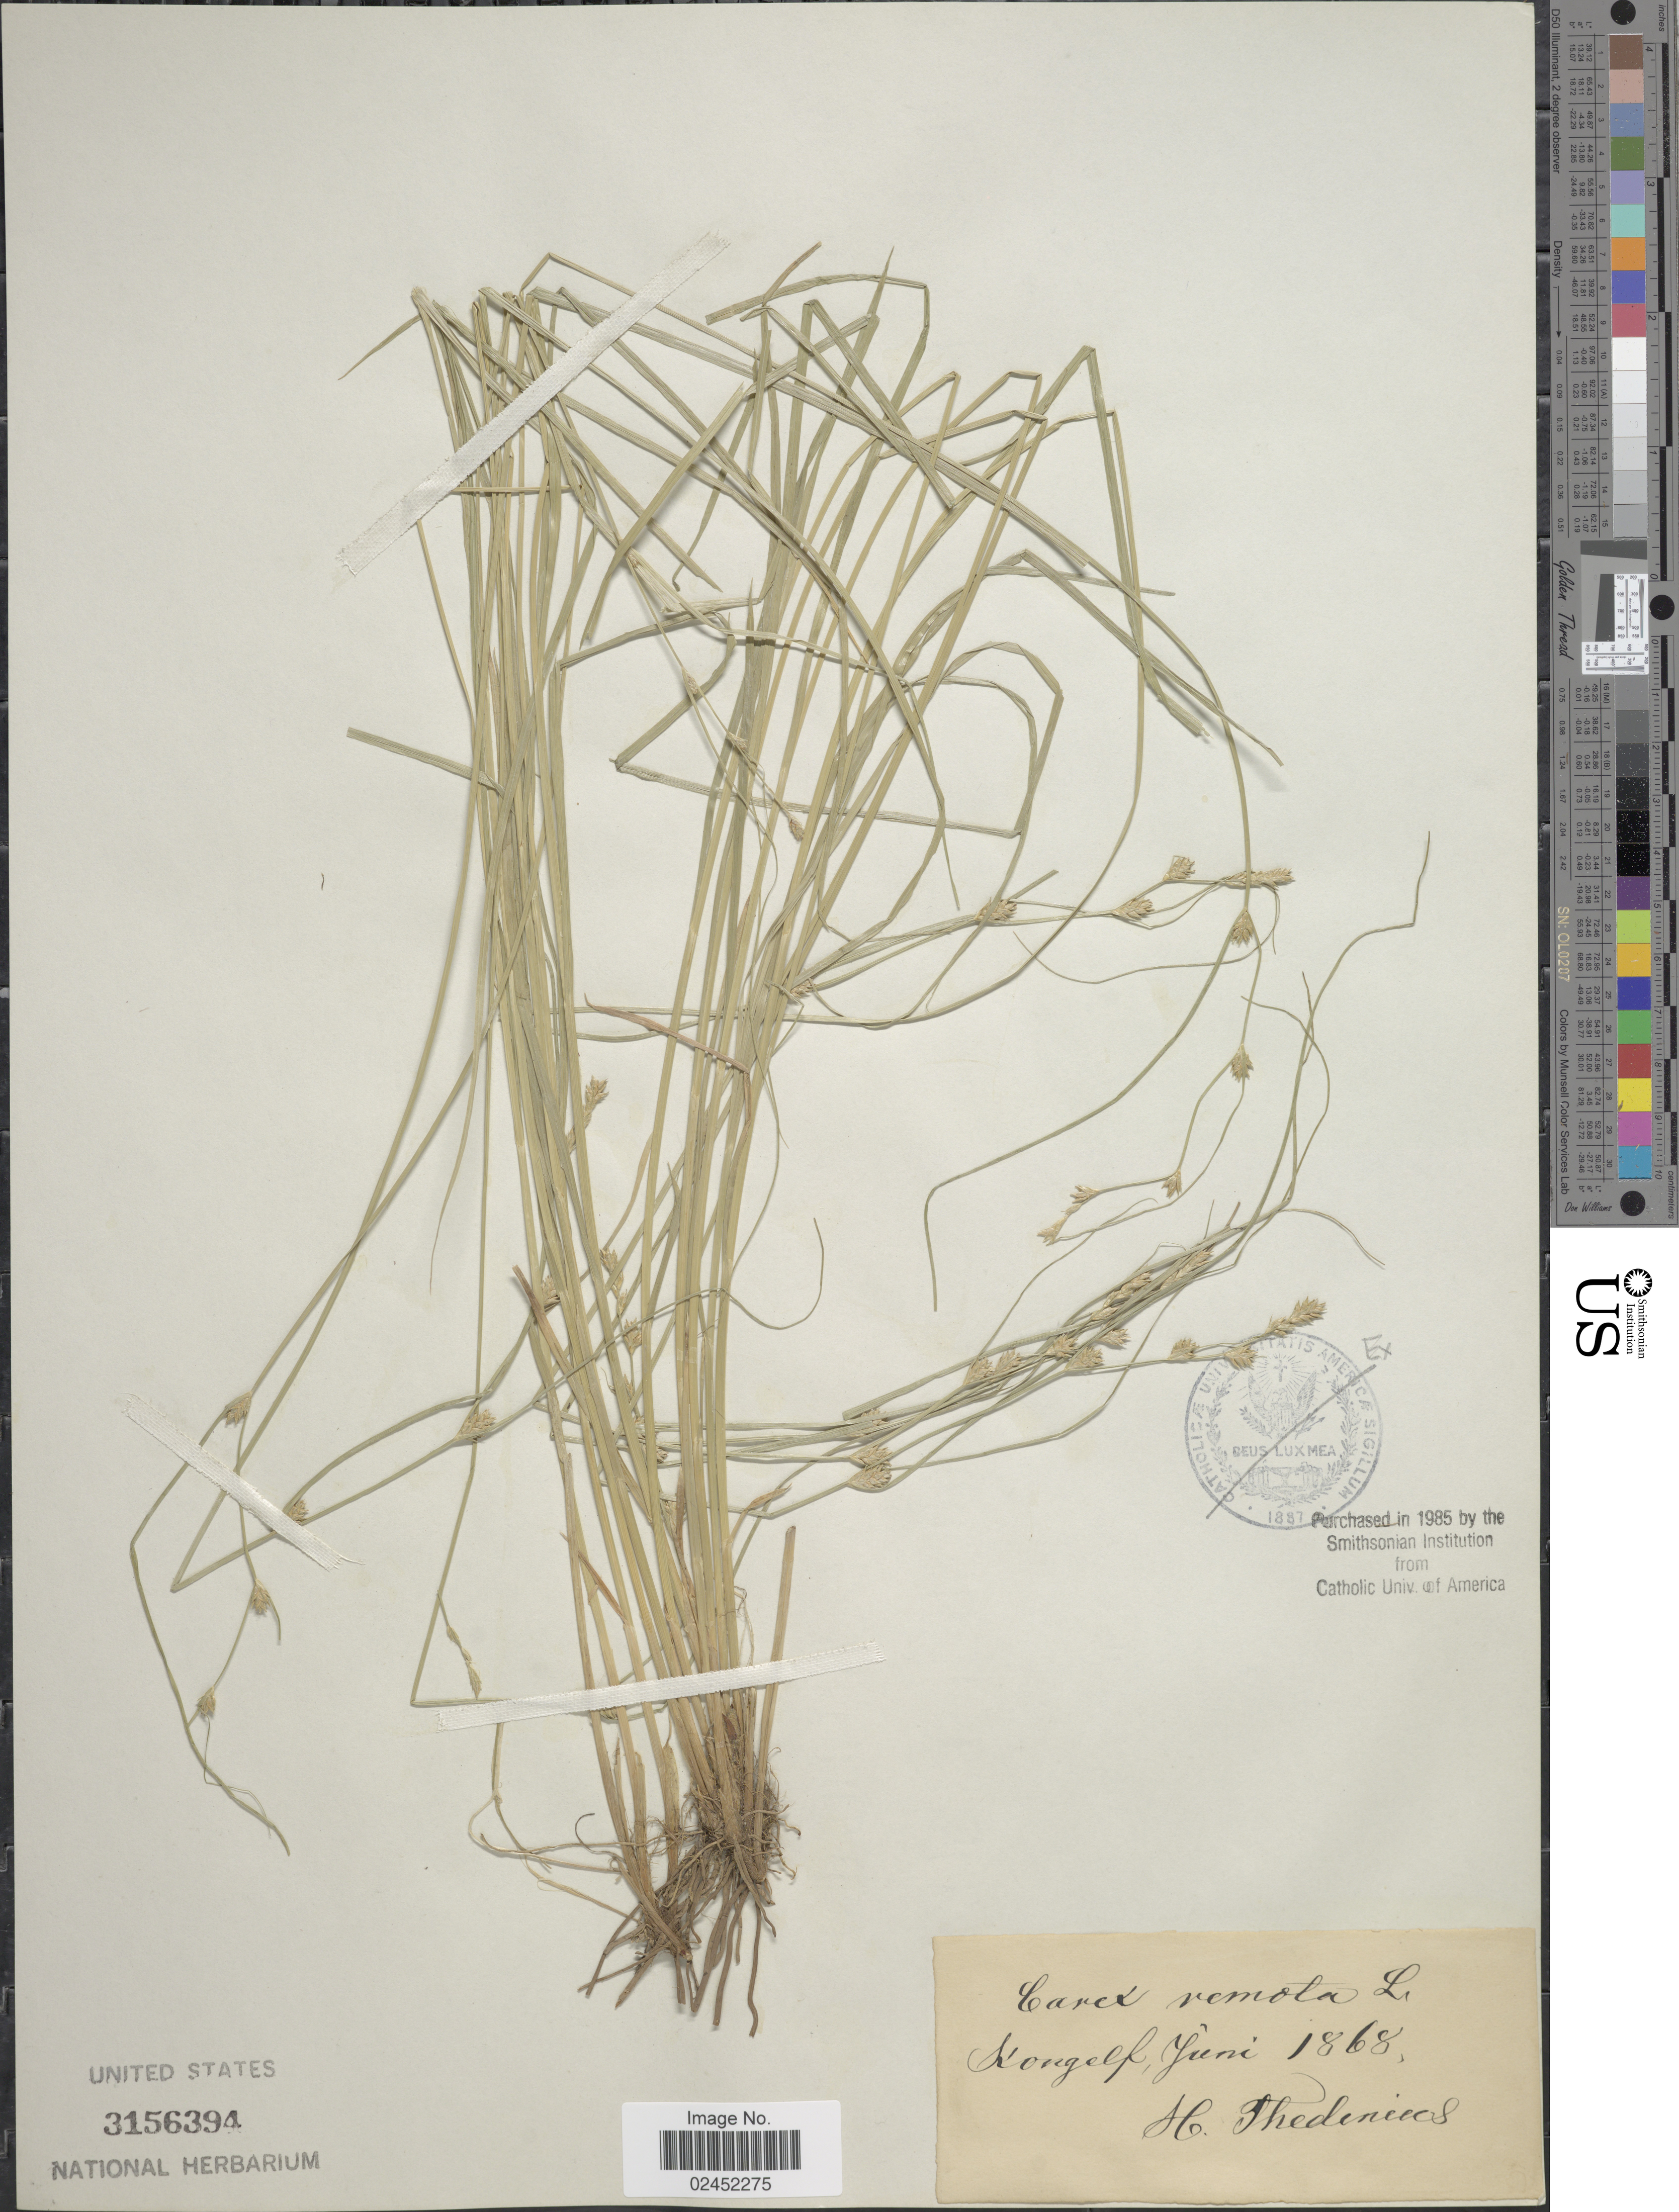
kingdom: Plantae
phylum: Tracheophyta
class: Liliopsida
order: Poales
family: Cyperaceae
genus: Carex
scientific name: Carex remota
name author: L.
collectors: H. Thedenius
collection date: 1868-06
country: Sweden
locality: Kongelf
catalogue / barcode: US 3156394